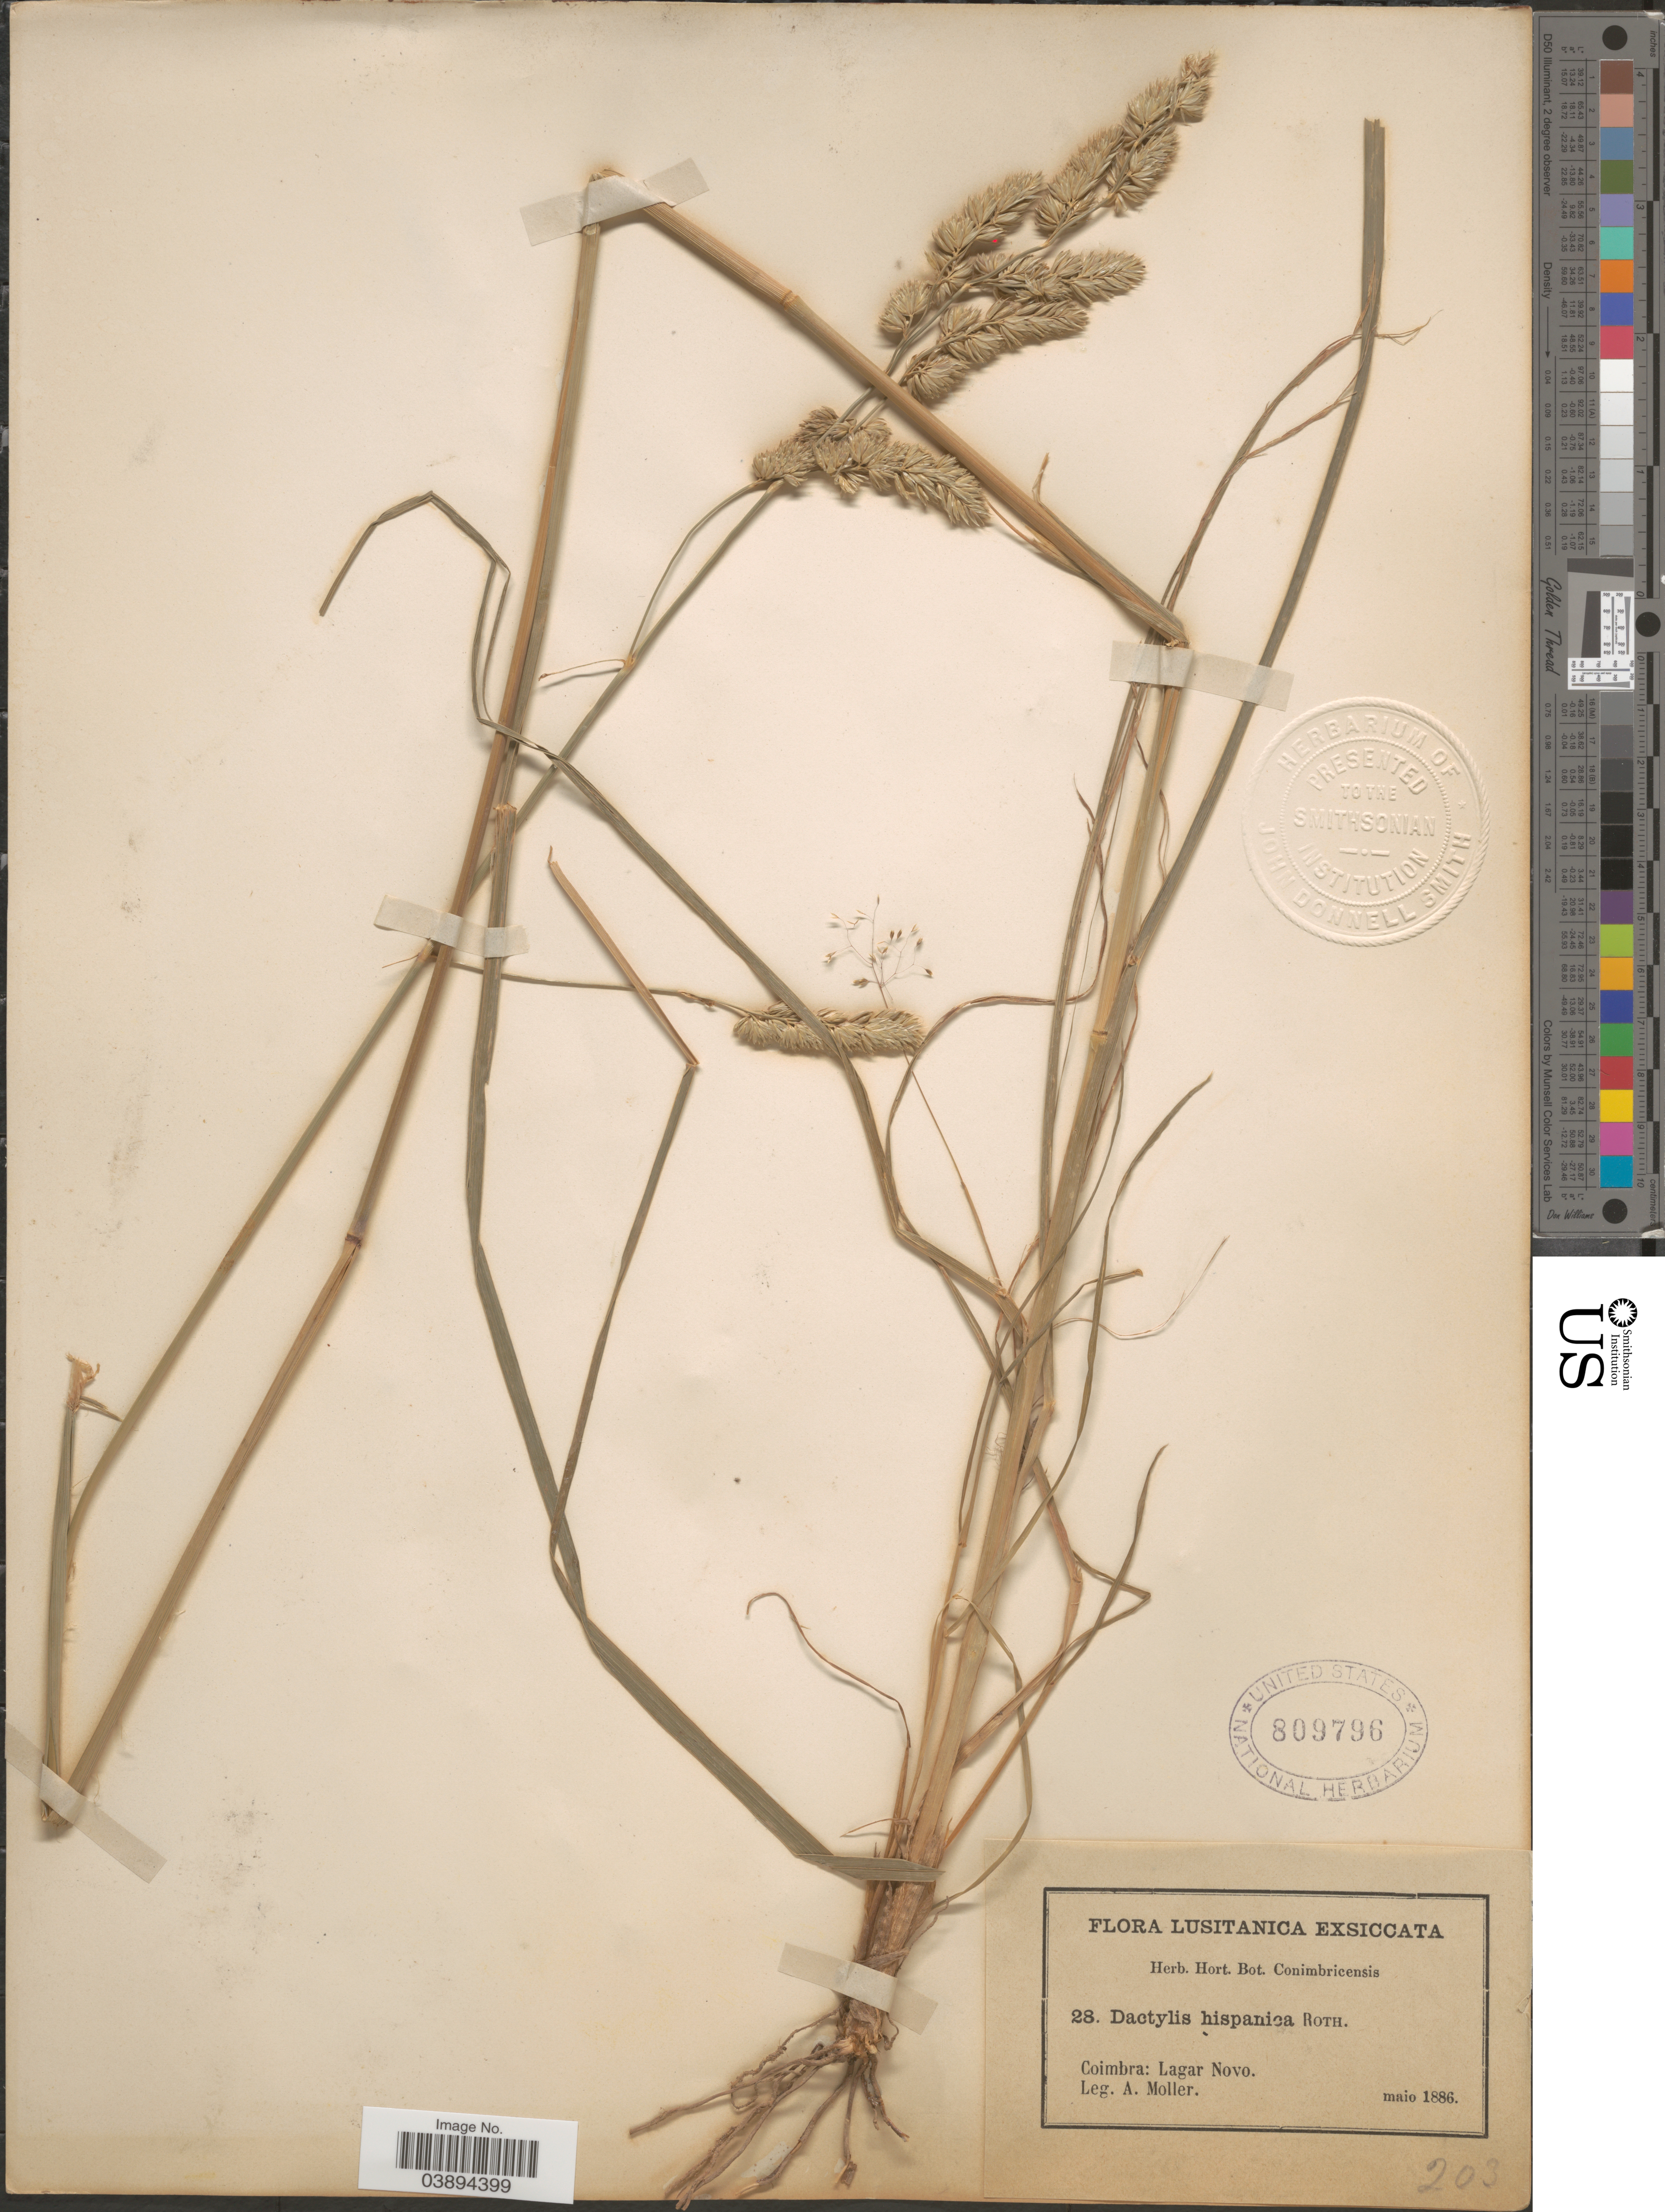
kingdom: Plantae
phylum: Tracheophyta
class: Liliopsida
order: Poales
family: Poaceae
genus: Dactylis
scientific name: Dactylis glomerata subsp. hispanica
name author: (Roth) Nyman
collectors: A. Moller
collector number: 28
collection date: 1886-05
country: Portugal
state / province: Coimbra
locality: Lusitanica. Lagar Novo.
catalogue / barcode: US 809796